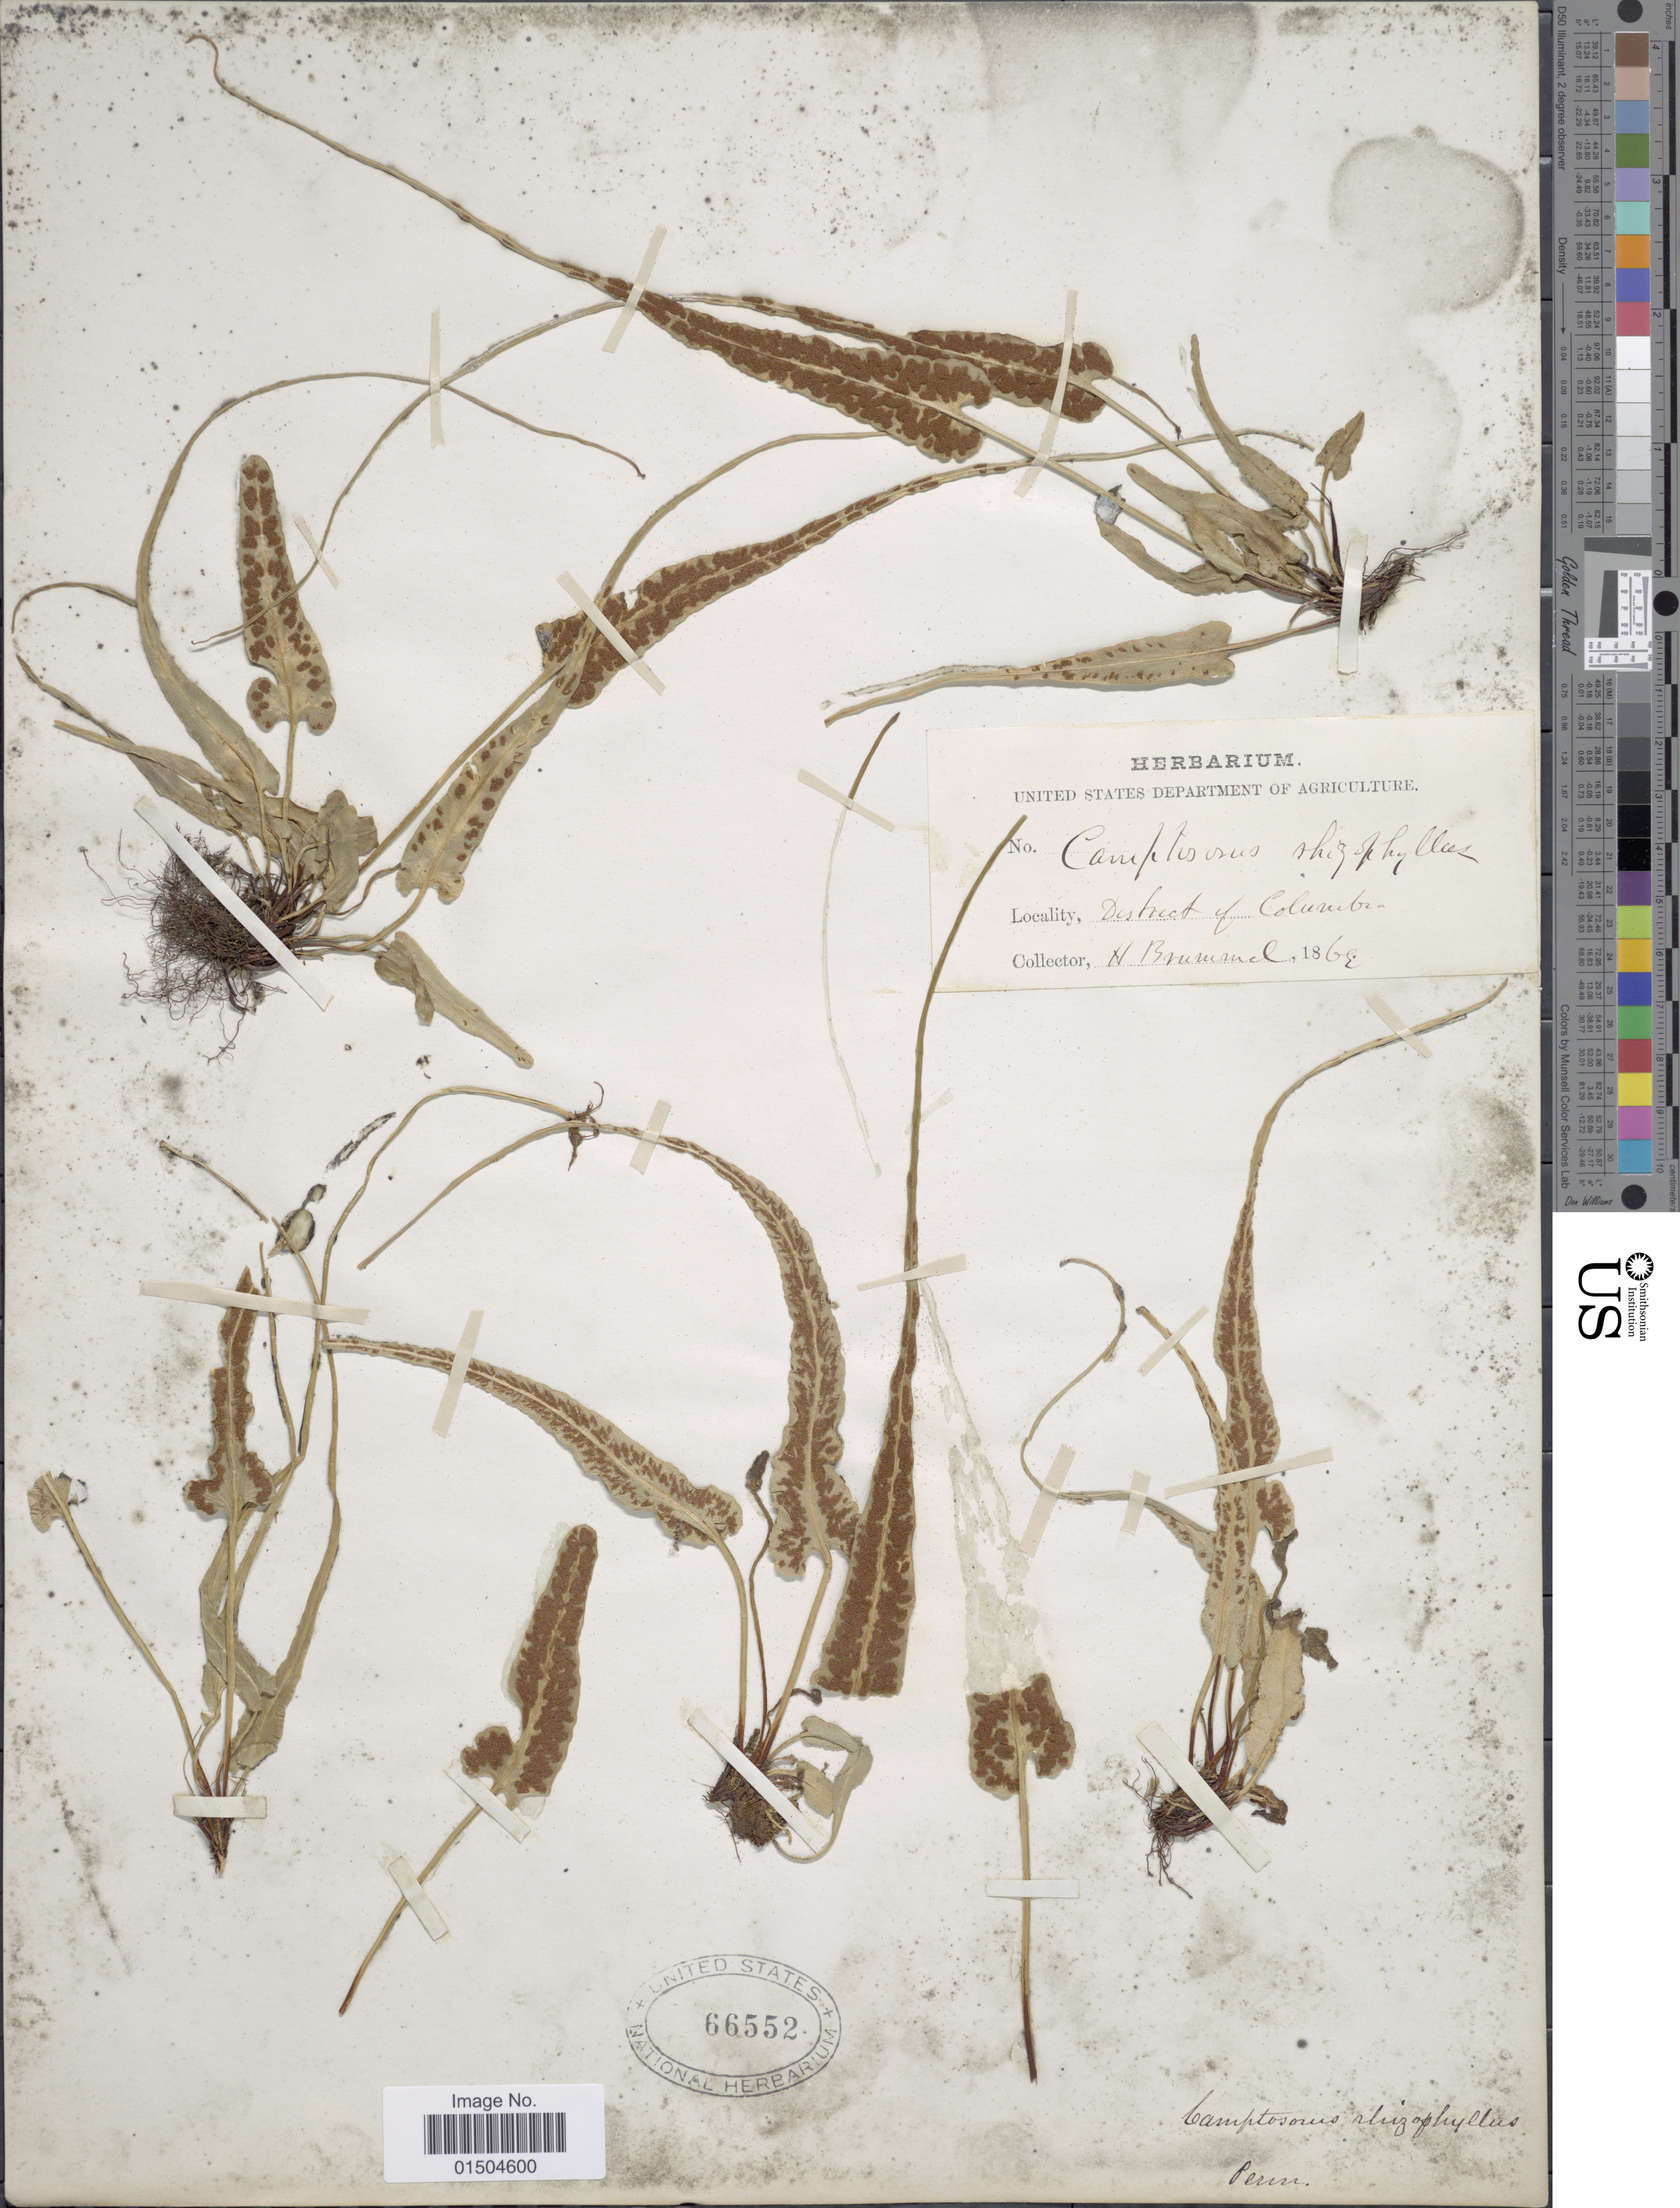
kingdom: Plantae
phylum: Tracheophyta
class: Polypodiopsida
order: Polypodiales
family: Aspleniaceae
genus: Asplenium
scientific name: Asplenium rhizophyllum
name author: L.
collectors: H. Brummel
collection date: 1865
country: United States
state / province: District of Columbia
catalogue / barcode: US 66552